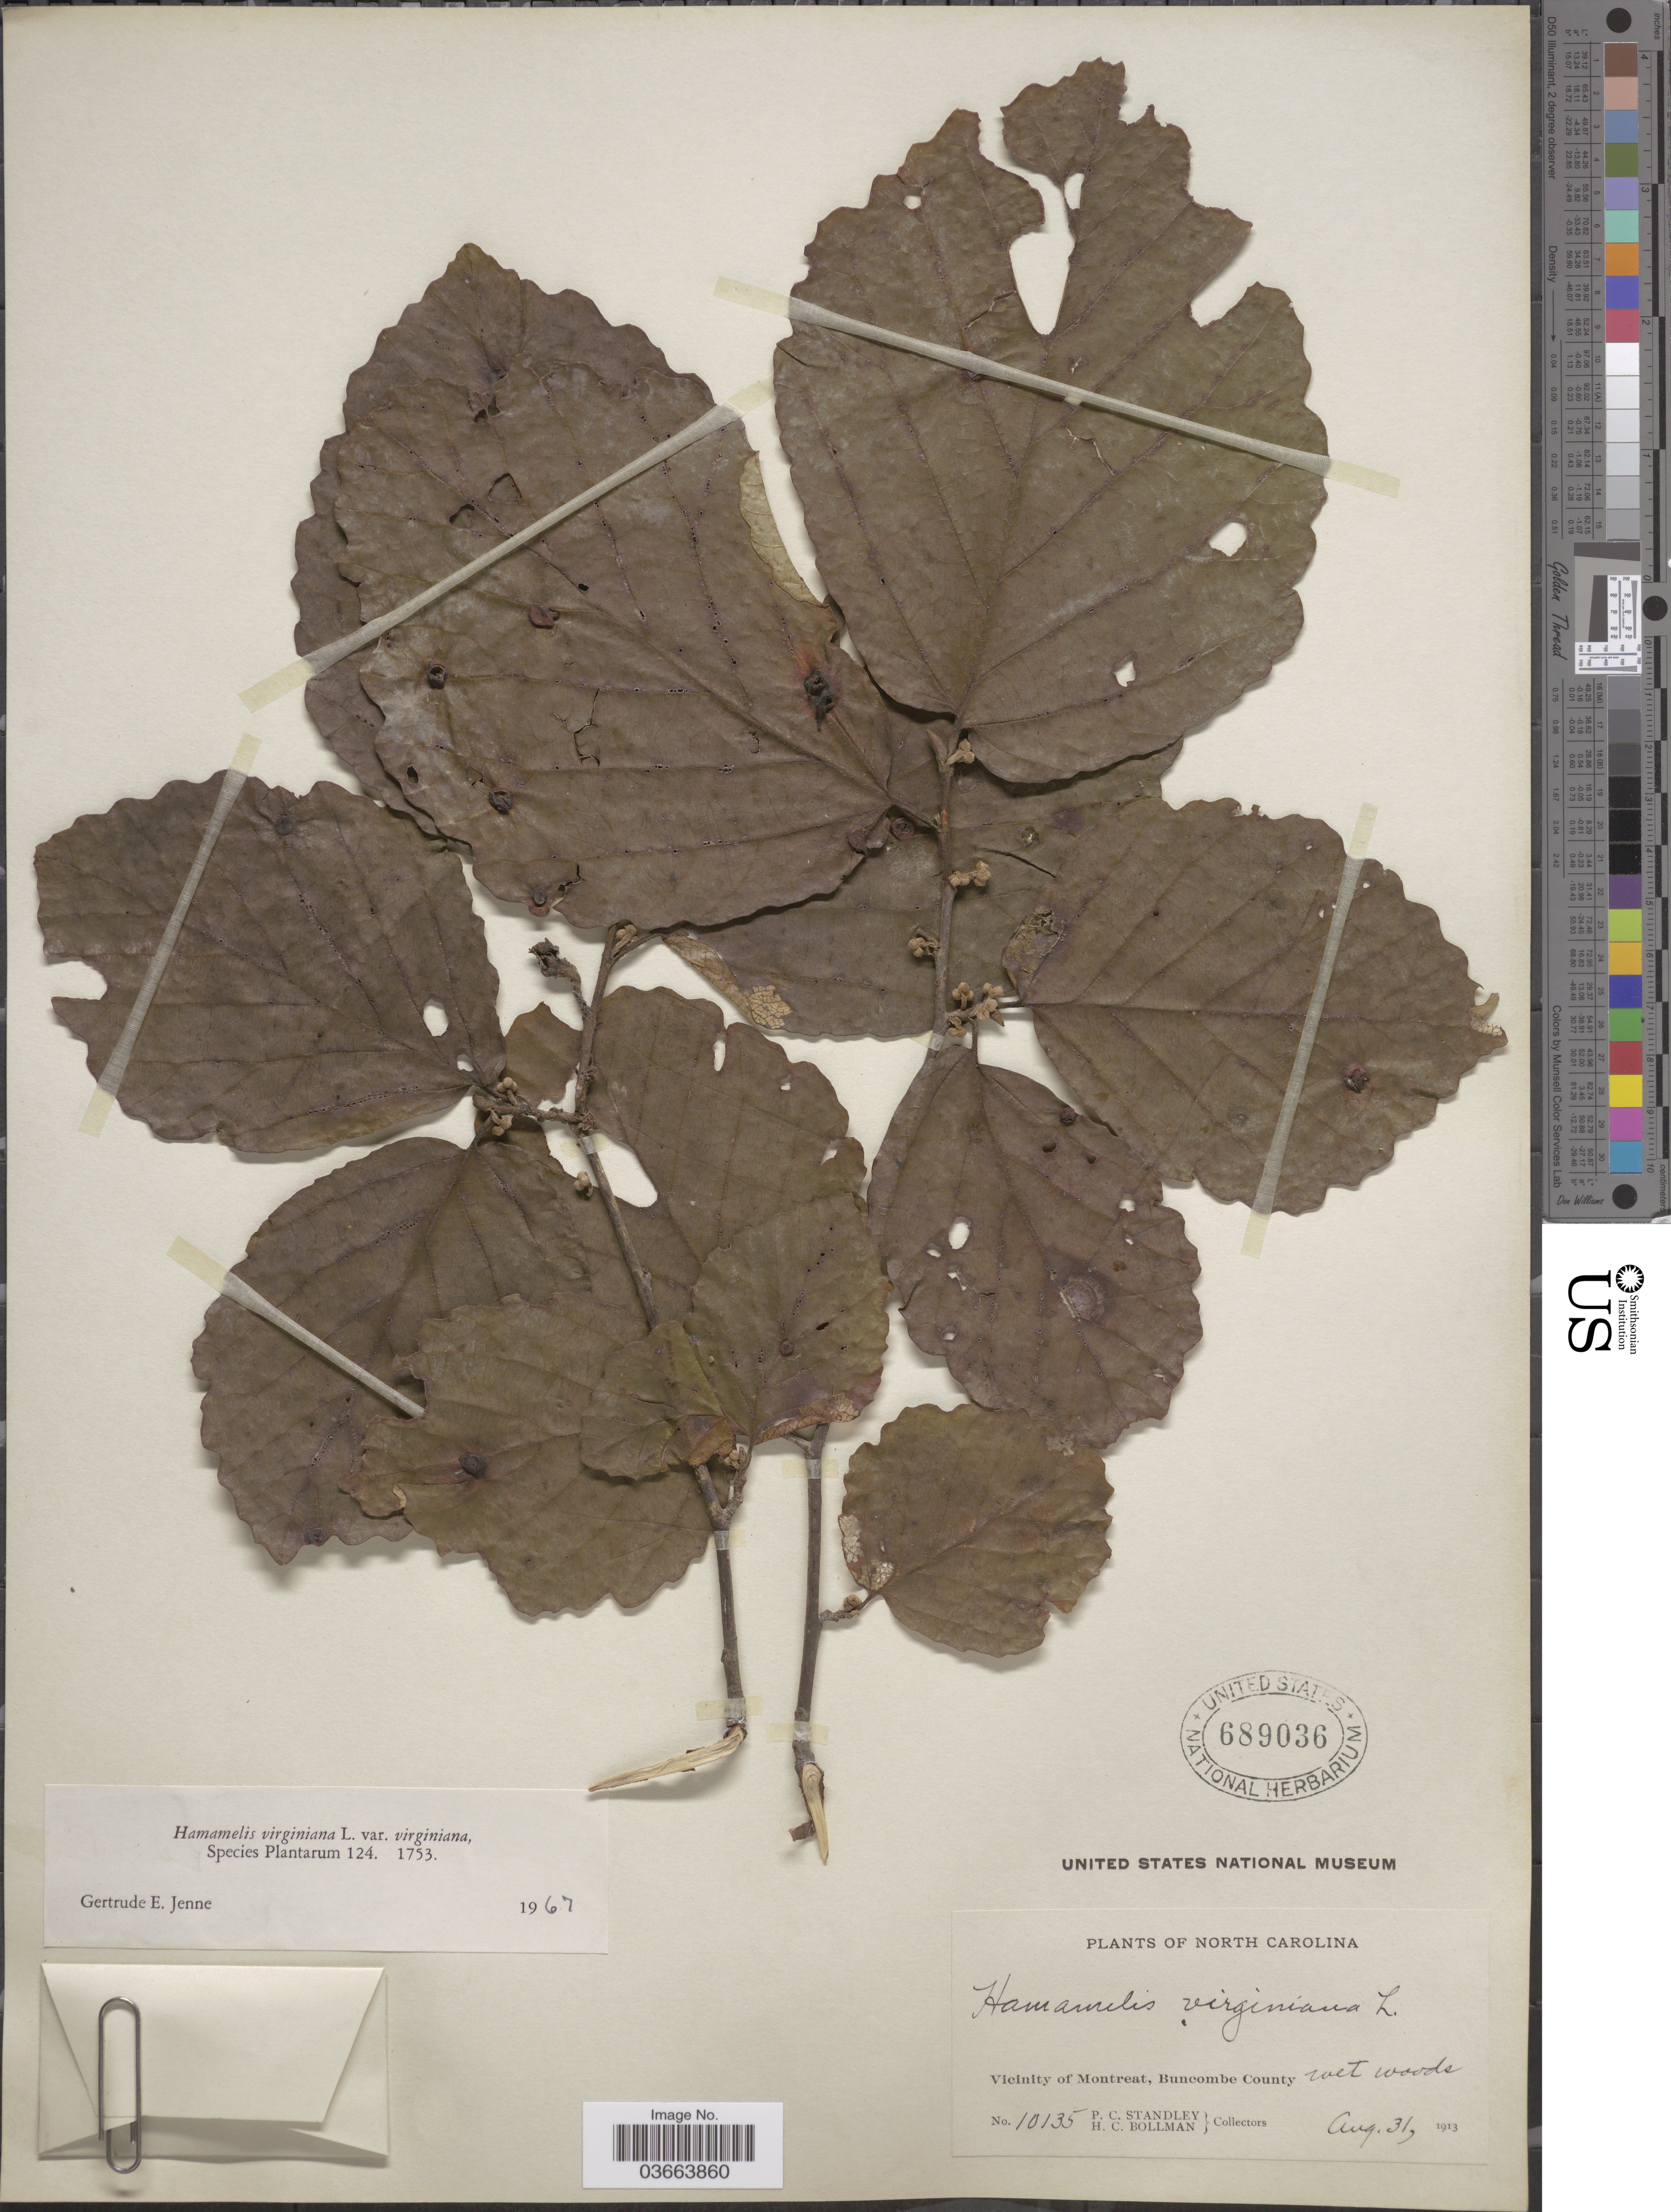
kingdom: Plantae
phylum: Tracheophyta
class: Magnoliopsida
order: Saxifragales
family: Hamamelidaceae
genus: Hamamelis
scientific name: Hamamelis virginiana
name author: L.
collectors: P. C. Standley & H. C. Bollman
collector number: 10135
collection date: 1913-08-31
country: United States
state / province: North Carolina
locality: Vicinity of Montreat, Buncombe County.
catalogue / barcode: US 689036